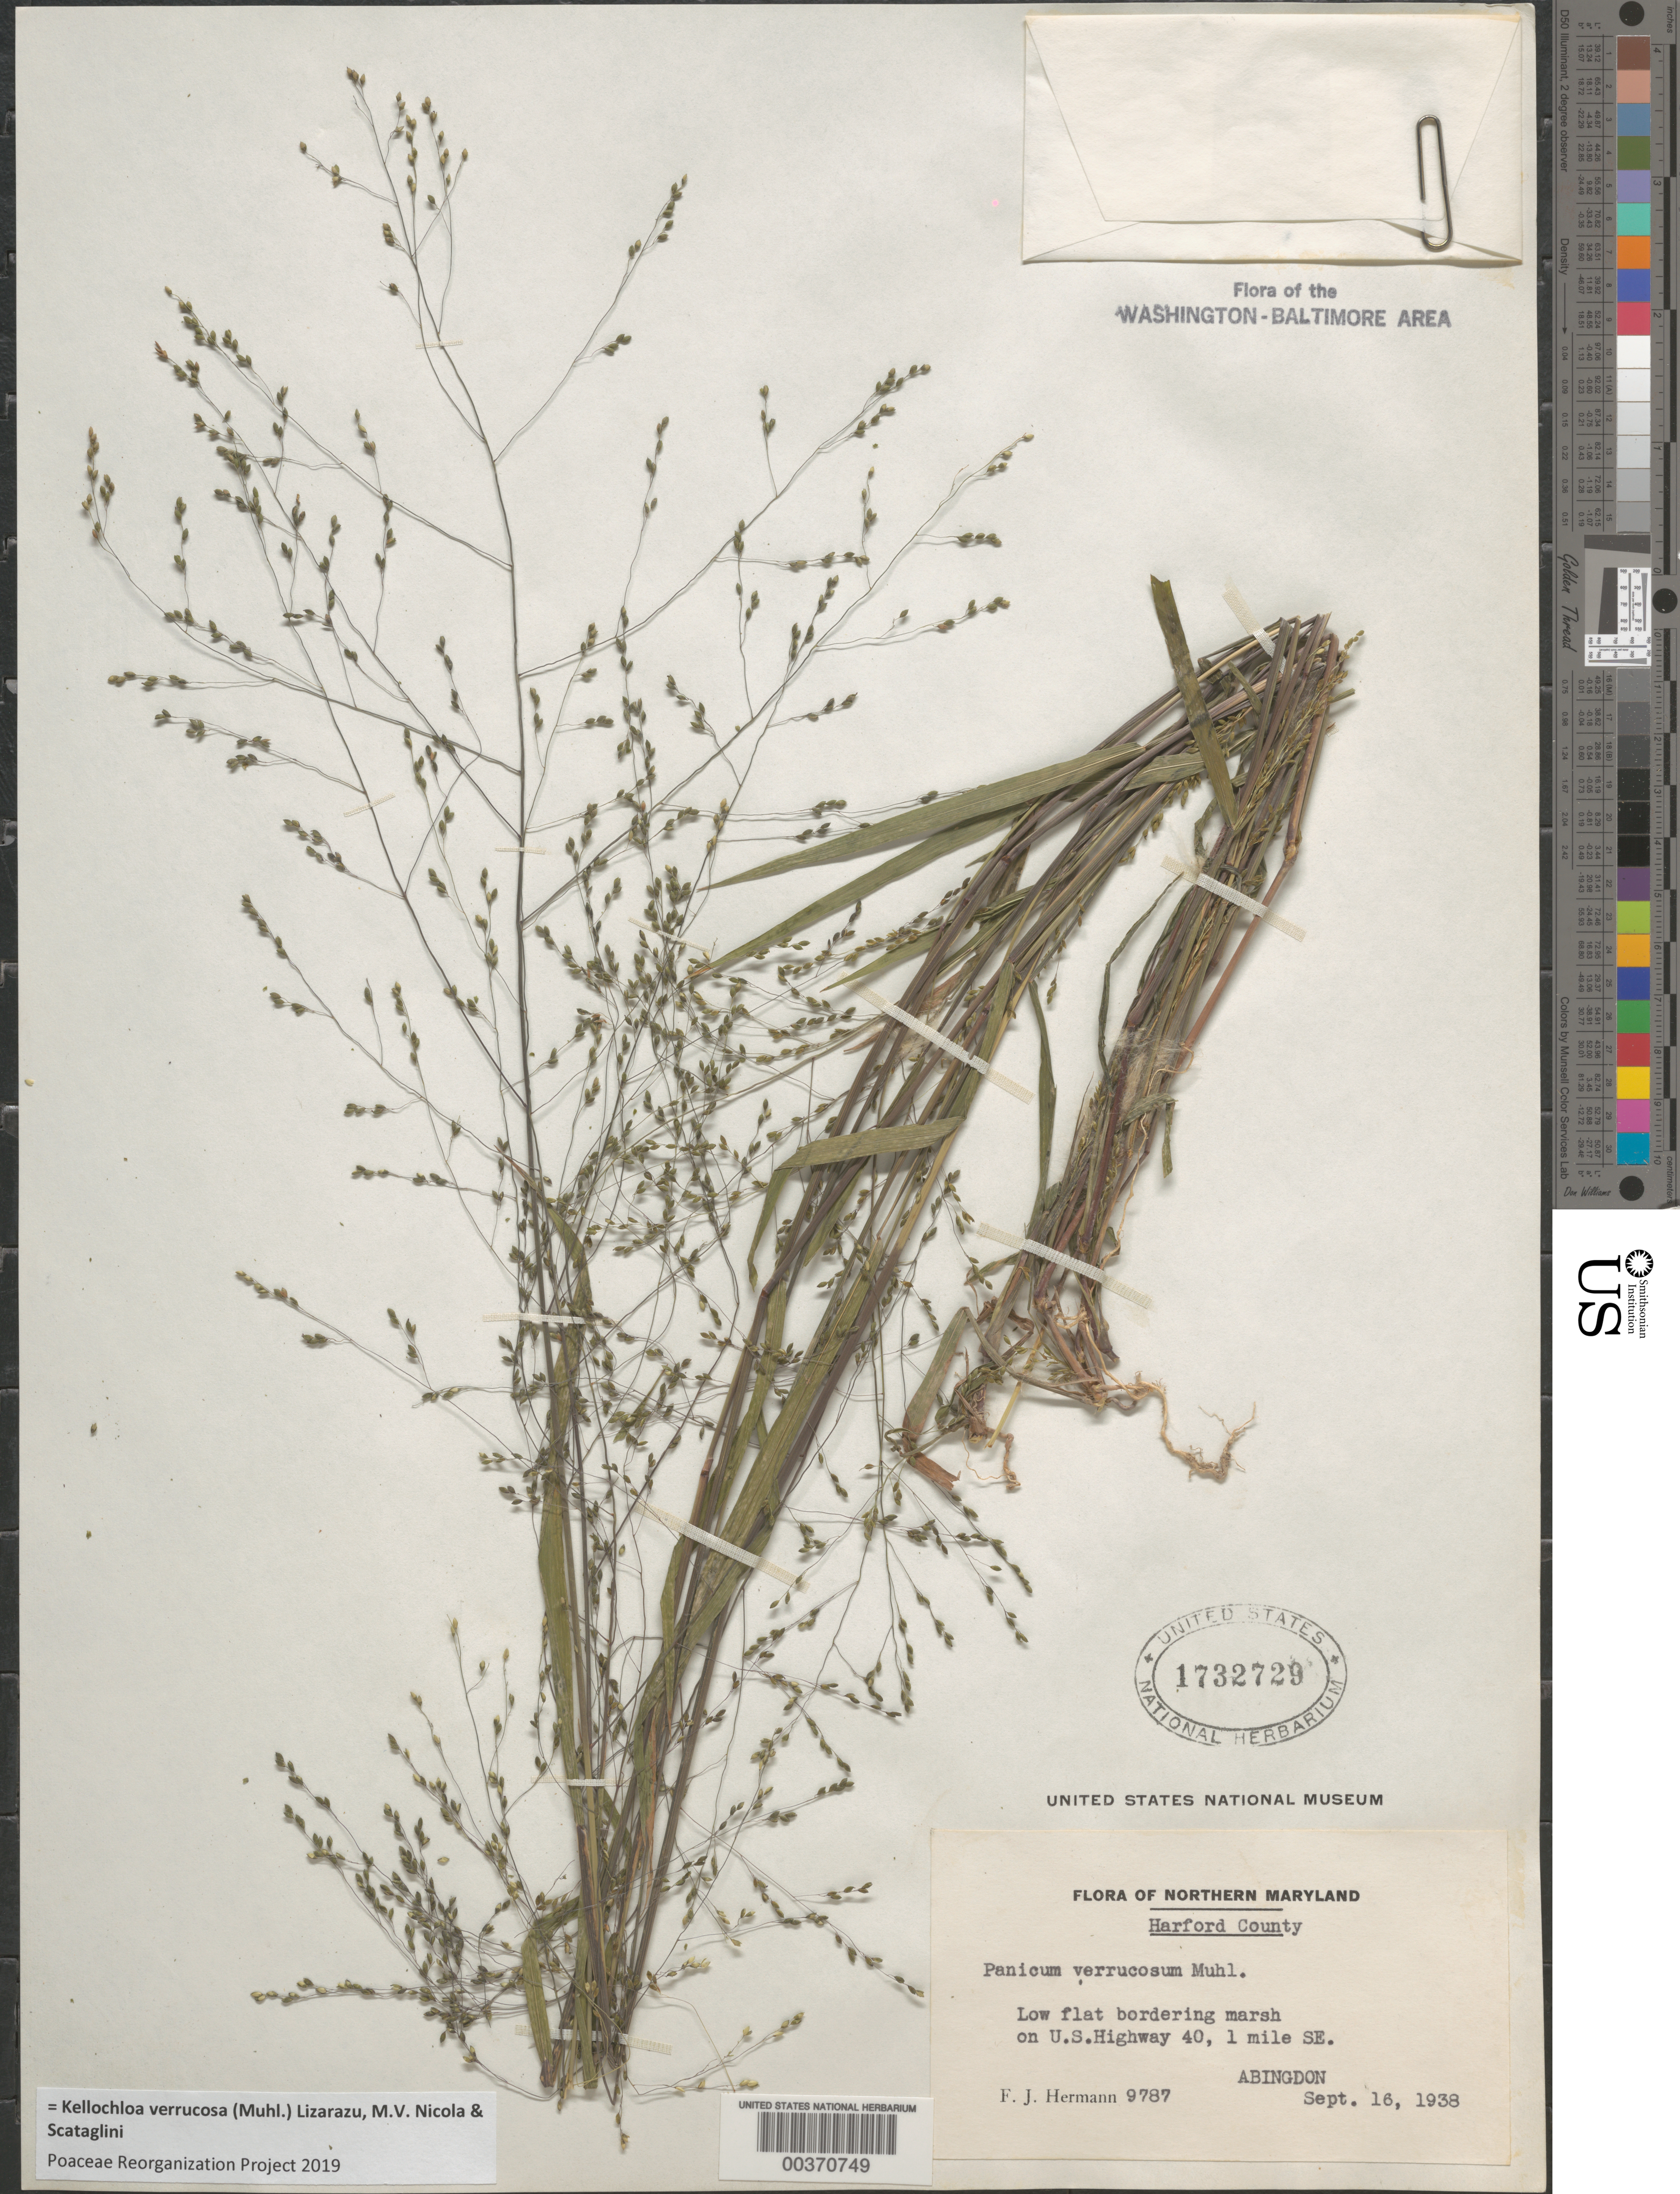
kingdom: Plantae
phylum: Tracheophyta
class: Liliopsida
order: Poales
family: Poaceae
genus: Panicum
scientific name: Panicum verrucosum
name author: Muhl.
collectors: F. J. Hermann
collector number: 9787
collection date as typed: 16 Sep 1938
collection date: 1938-09-16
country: United States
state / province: Maryland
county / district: Harford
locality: Abingdon, U.S. Highway 40, 1 Mile SE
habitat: Low flat bordering marsh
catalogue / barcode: US 1732729